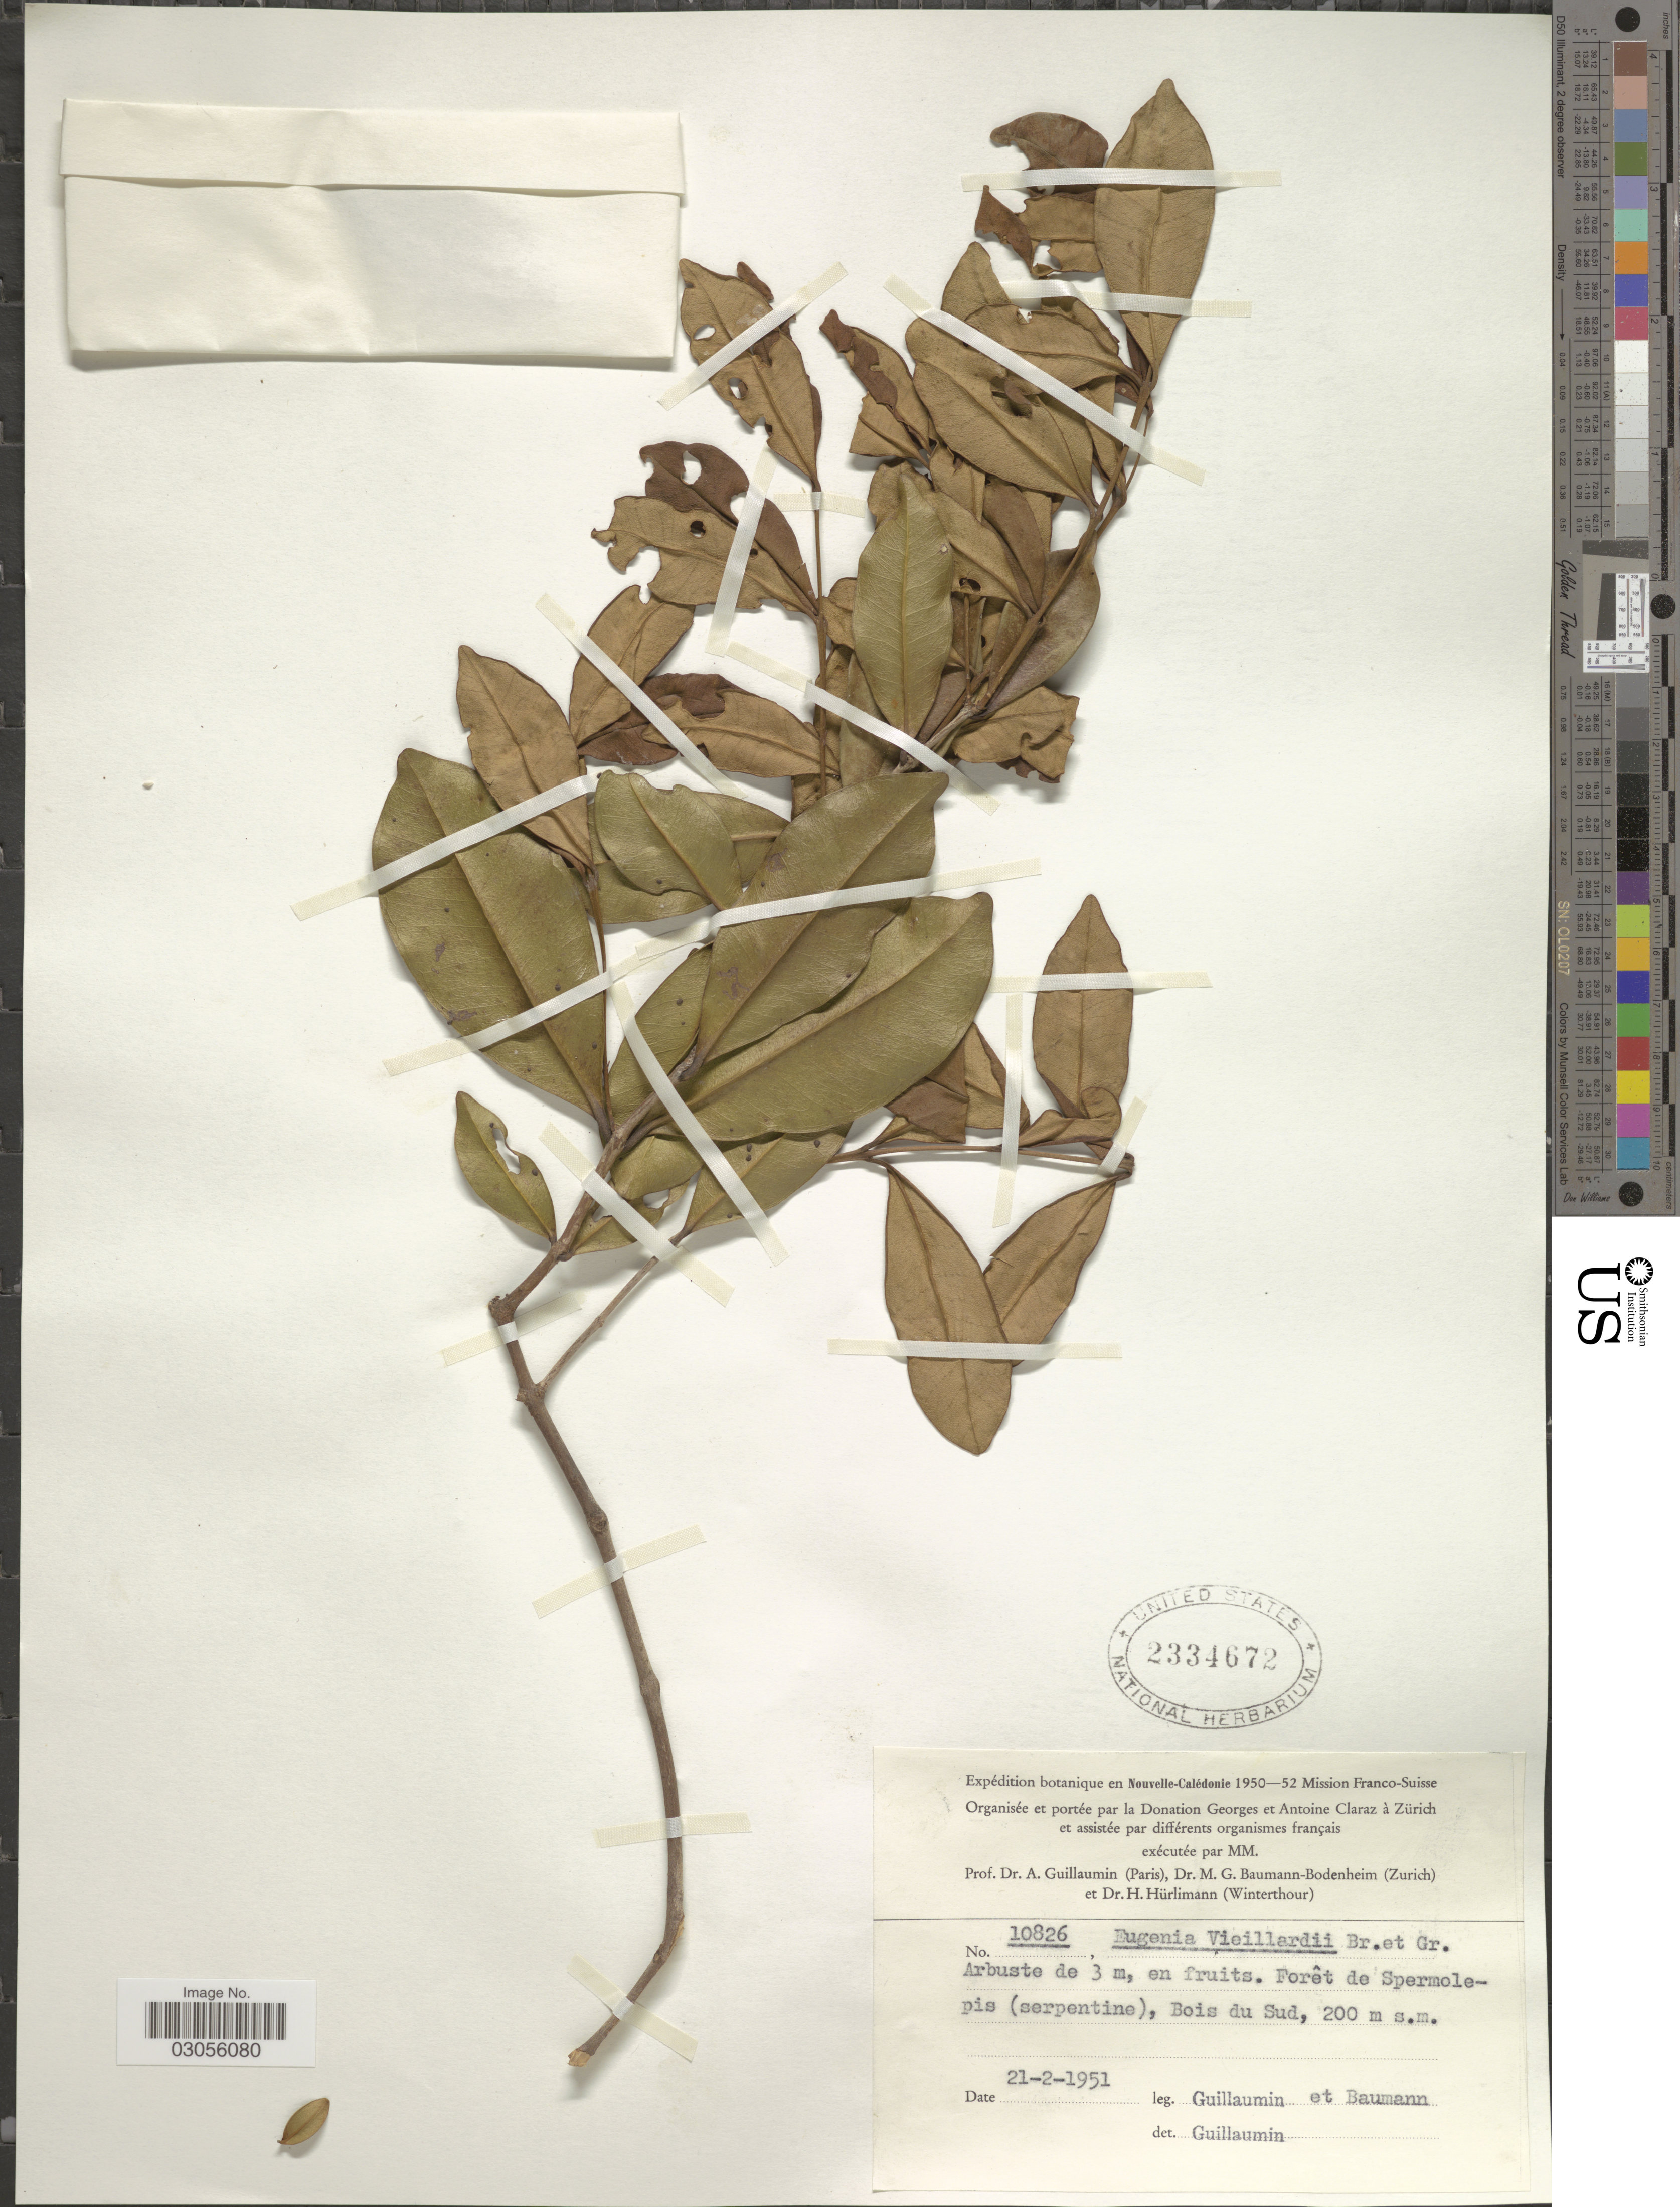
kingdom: Plantae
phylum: Tracheophyta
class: Magnoliopsida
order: Myrtales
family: Myrtaceae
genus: Gossia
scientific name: Gossia vieillardii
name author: (Brongn. & Gris) N. Snow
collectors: A. Guillaumin & M. G. Baumann-Bodenheim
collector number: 10826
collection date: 1951-02-21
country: New Caledonia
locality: Forêt de Spermolepis (serpentine), Bois du Sud.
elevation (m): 200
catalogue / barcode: US 2334672